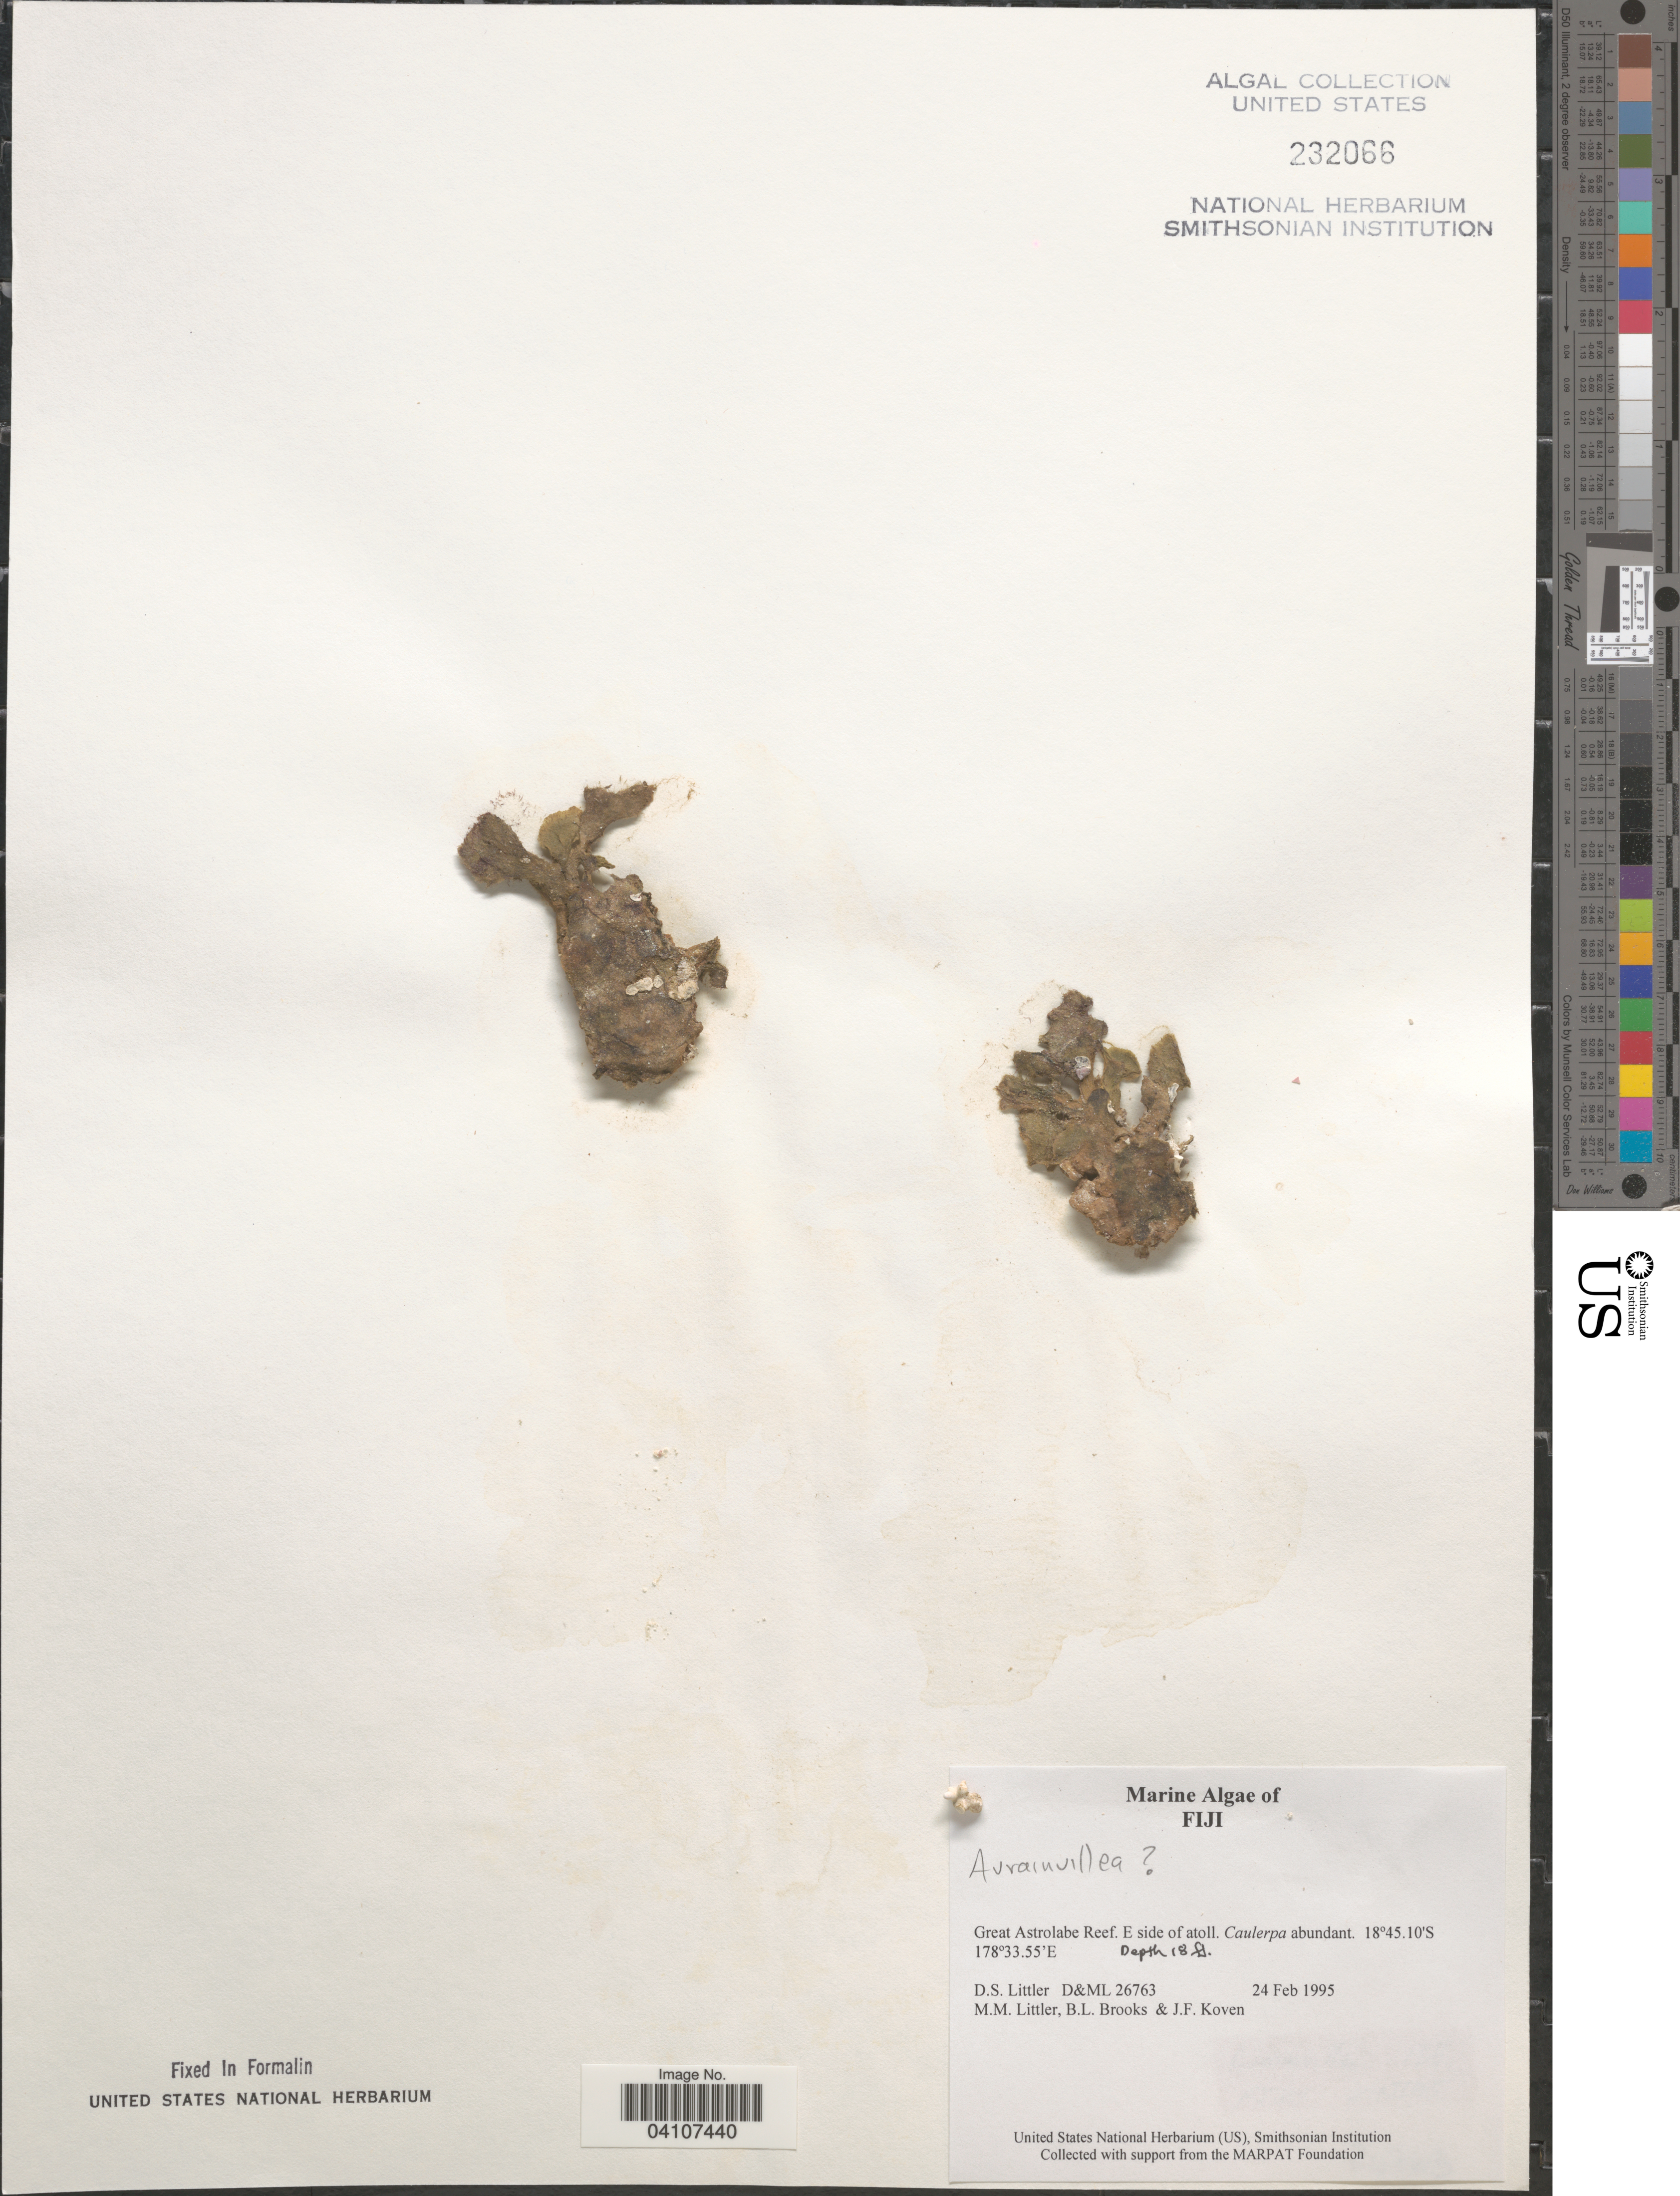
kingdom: Plantae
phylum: Chlorophyta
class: Ulvophyceae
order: Bryopsidales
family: Dichotomosiphonaceae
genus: Avrainvillea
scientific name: Avrainvillea sp.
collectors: D. S. Littler, B. Brooks & J. Koven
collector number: D&ML 26763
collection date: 1995-02-24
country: Fiji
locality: Great Astrolabe Reef. E side of atoll.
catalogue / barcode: US 232066